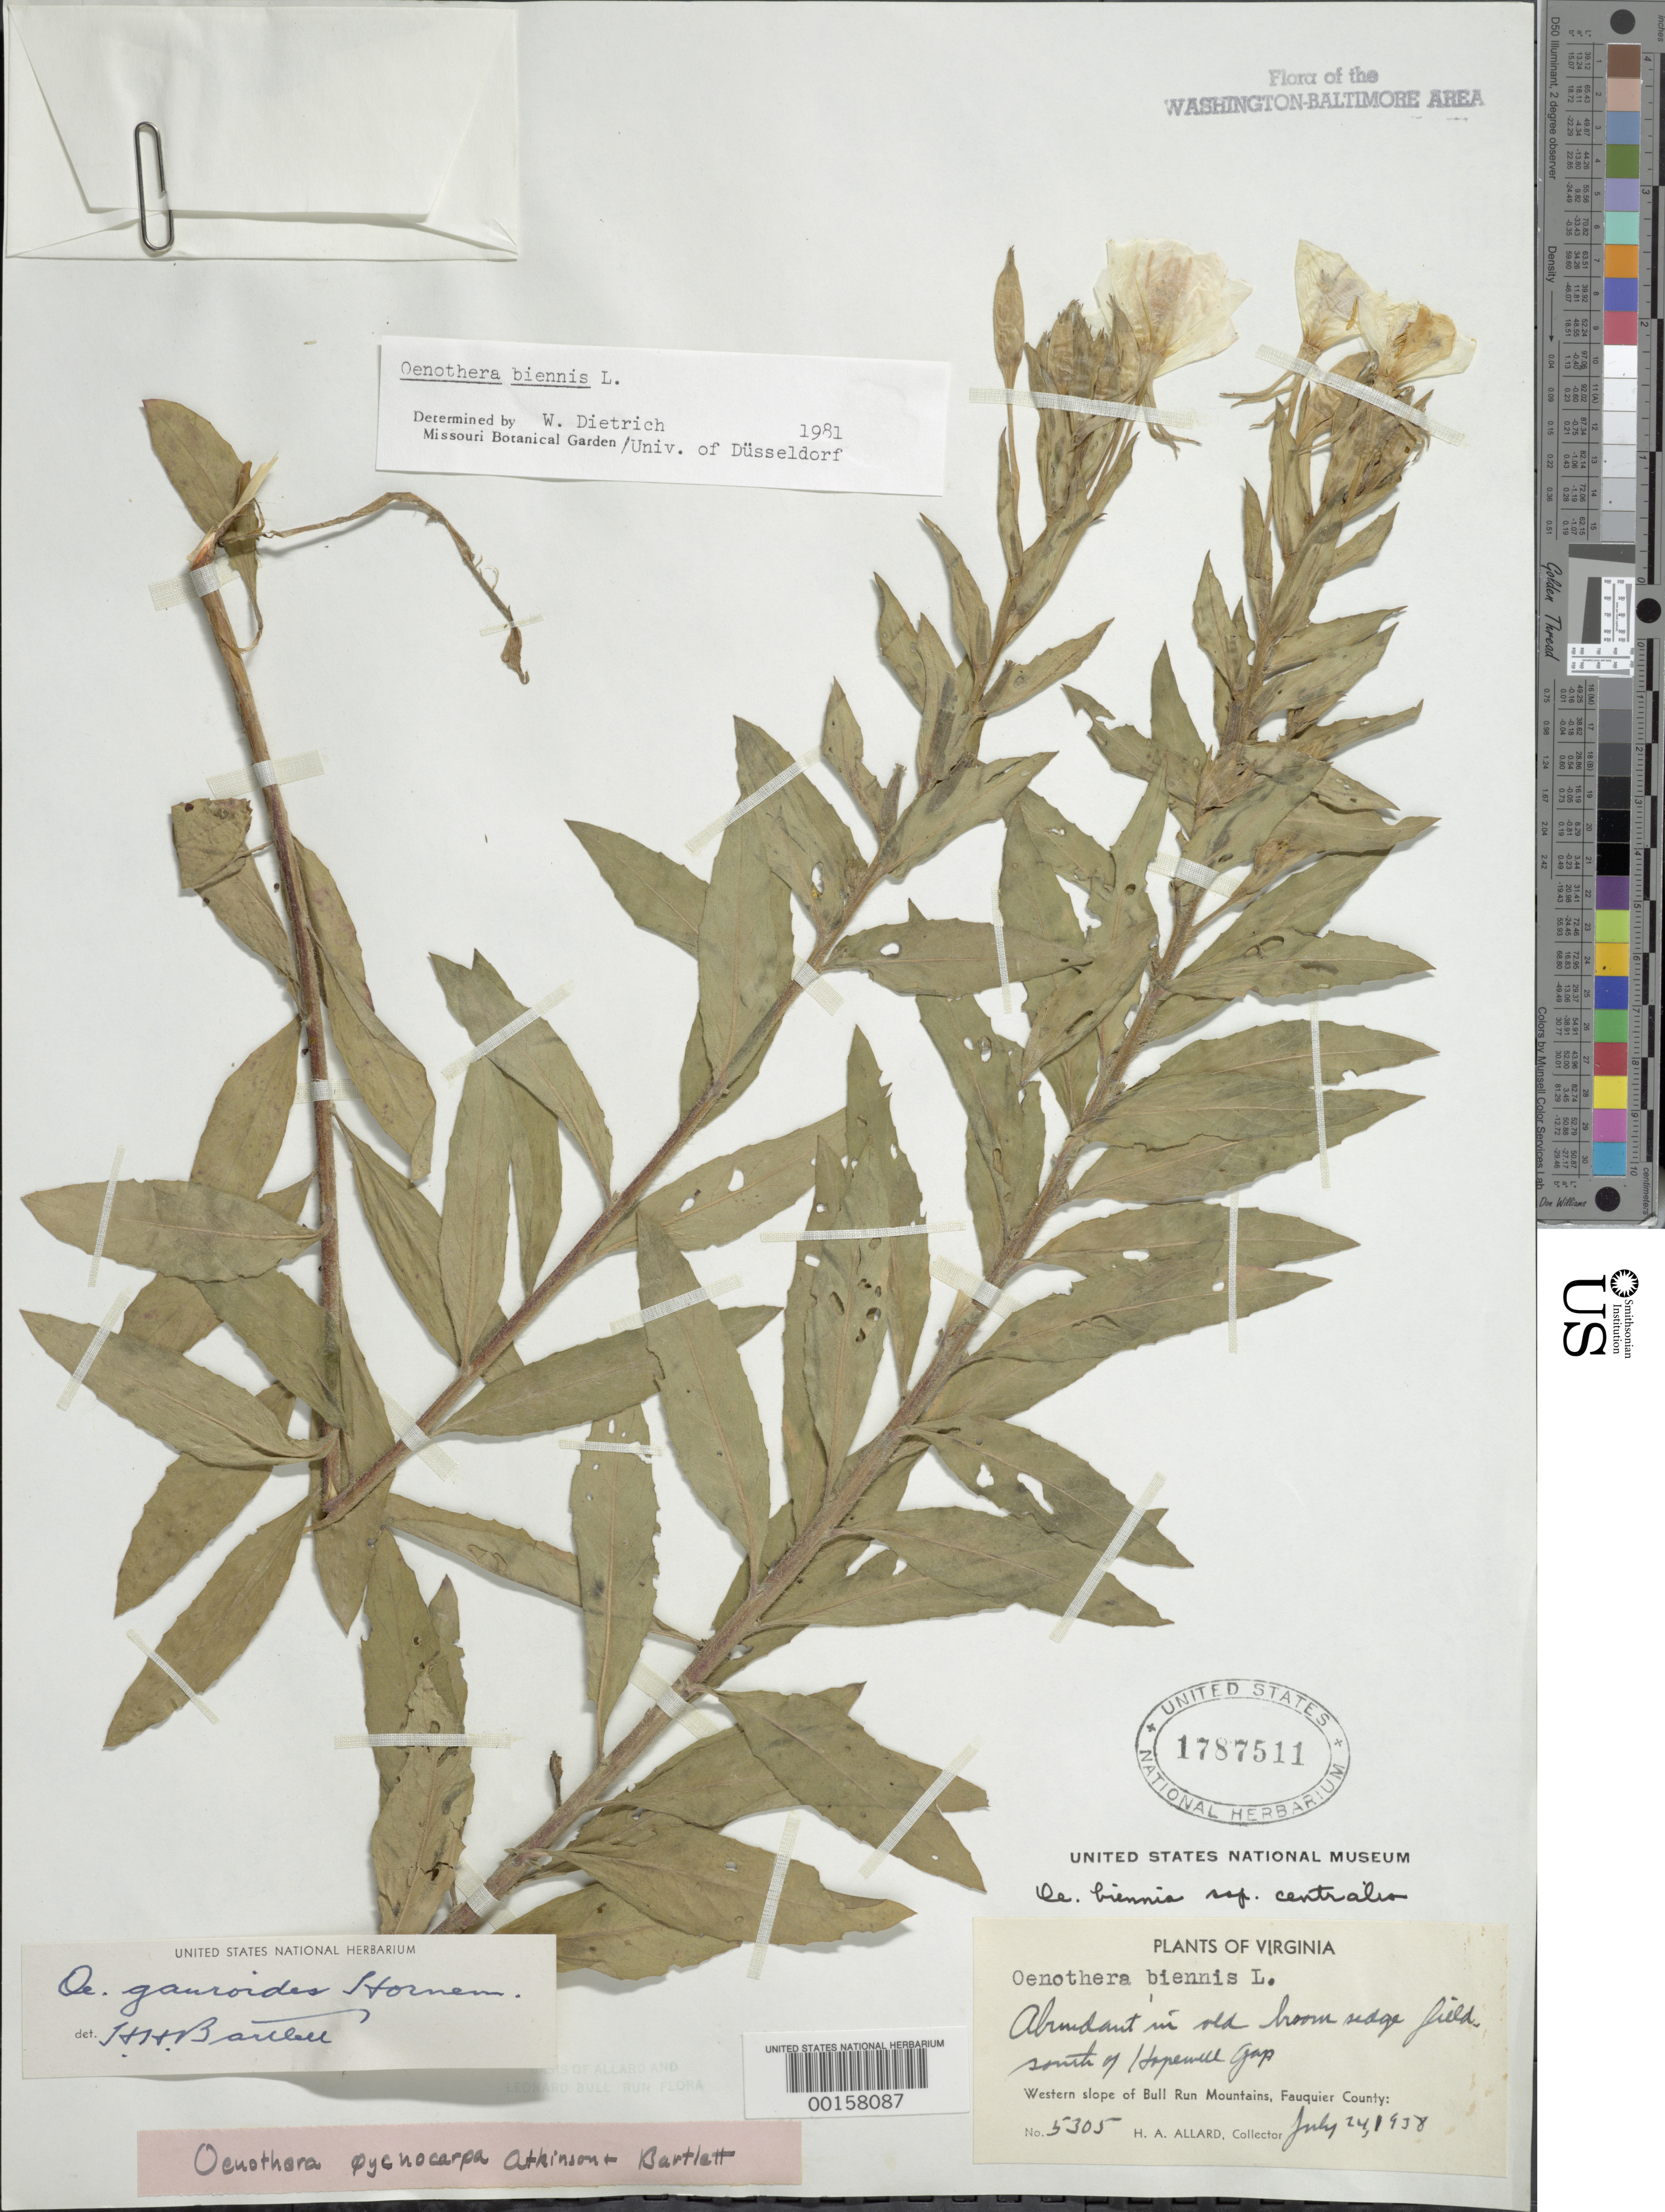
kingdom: Plantae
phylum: Tracheophyta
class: Magnoliopsida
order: Myrtales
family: Onagraceae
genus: Oenothera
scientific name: Oenothera biennis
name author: L.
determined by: Dietrich, W.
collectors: H. A. Allard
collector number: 5305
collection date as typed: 24 Jul 1938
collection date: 1938-07-24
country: United States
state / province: Virginia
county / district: Fauquier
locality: S of Hopewell Gap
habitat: In old broom sedge field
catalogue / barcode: US 1787511